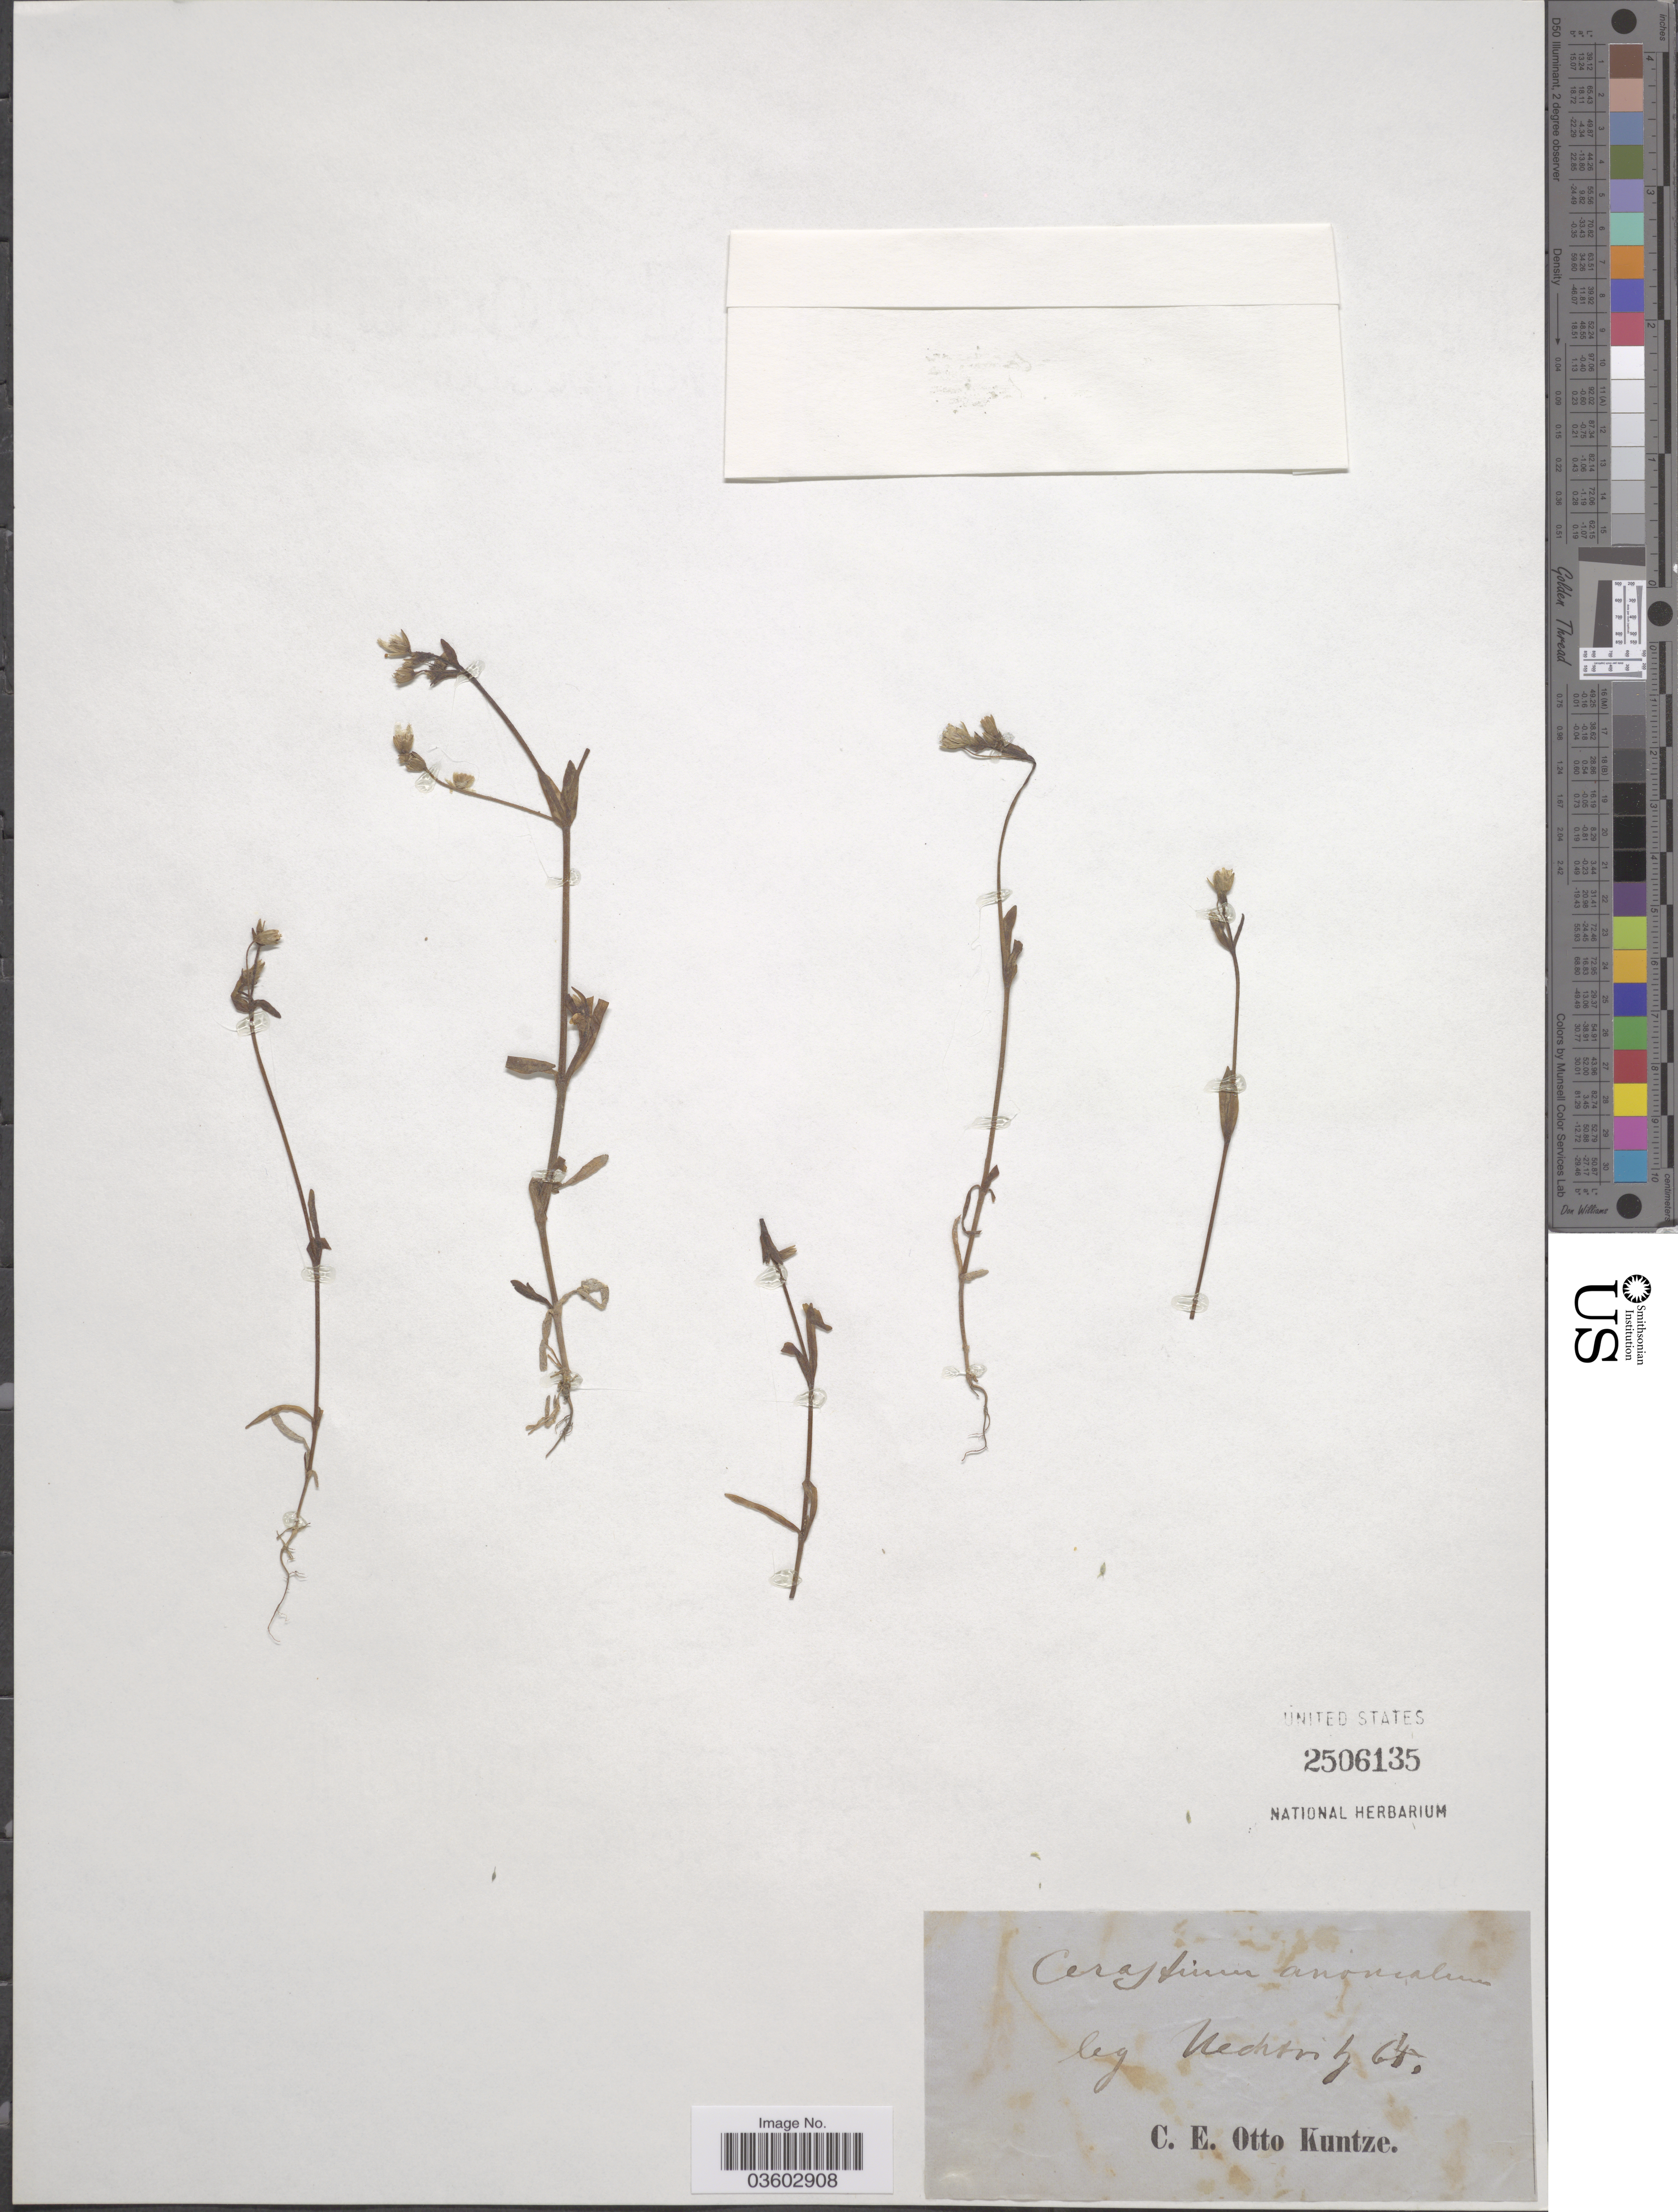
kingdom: Plantae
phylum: Tracheophyta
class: Magnoliopsida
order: Caryophyllales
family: Caryophyllaceae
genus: Dichodon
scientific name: Dichodon viscidus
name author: (M. Bieb.) Holub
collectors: O. Kunze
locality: Rechtiritz. [unsure placement] [interpreted]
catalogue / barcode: US 2506135